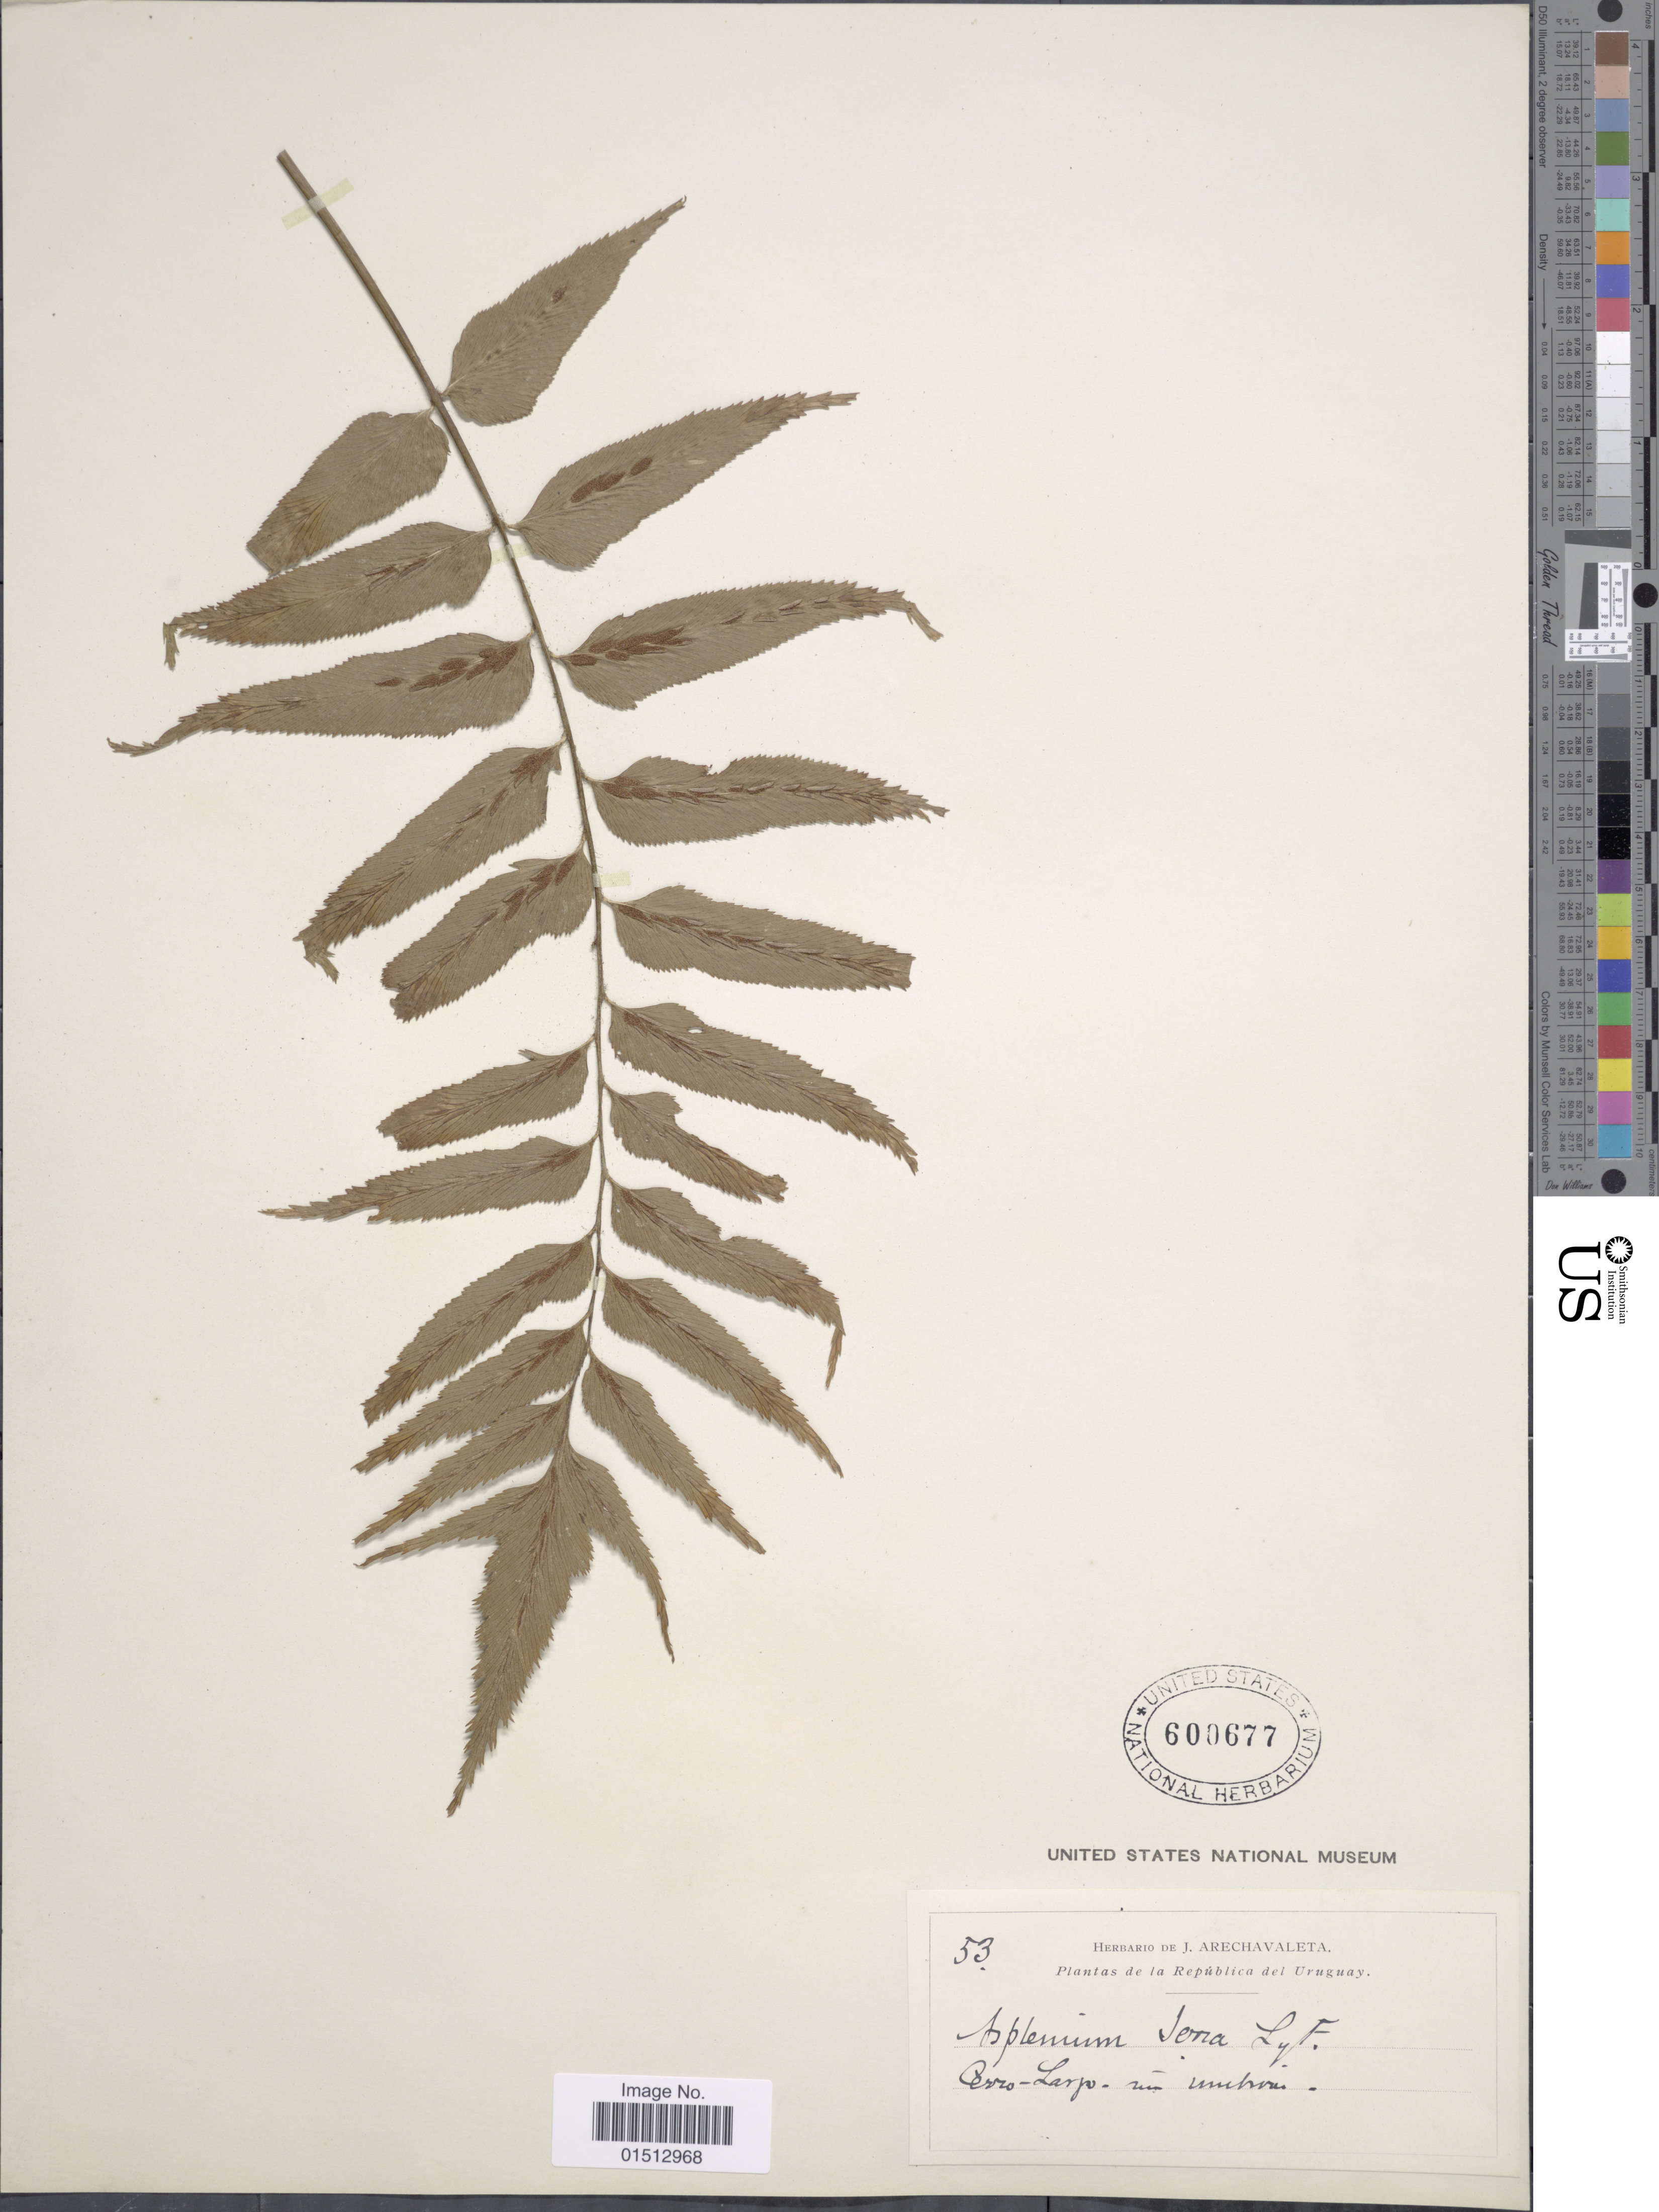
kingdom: Plantae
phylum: Tracheophyta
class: Polypodiopsida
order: Polypodiales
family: Aspleniaceae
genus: Asplenium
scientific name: Asplenium serra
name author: Langsd. & Fisch.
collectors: ex herb. de J. Arechavaleta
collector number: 53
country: Uruguay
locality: Republica del Uruguay. Cerro Largo - in umbrosis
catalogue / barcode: US 600677